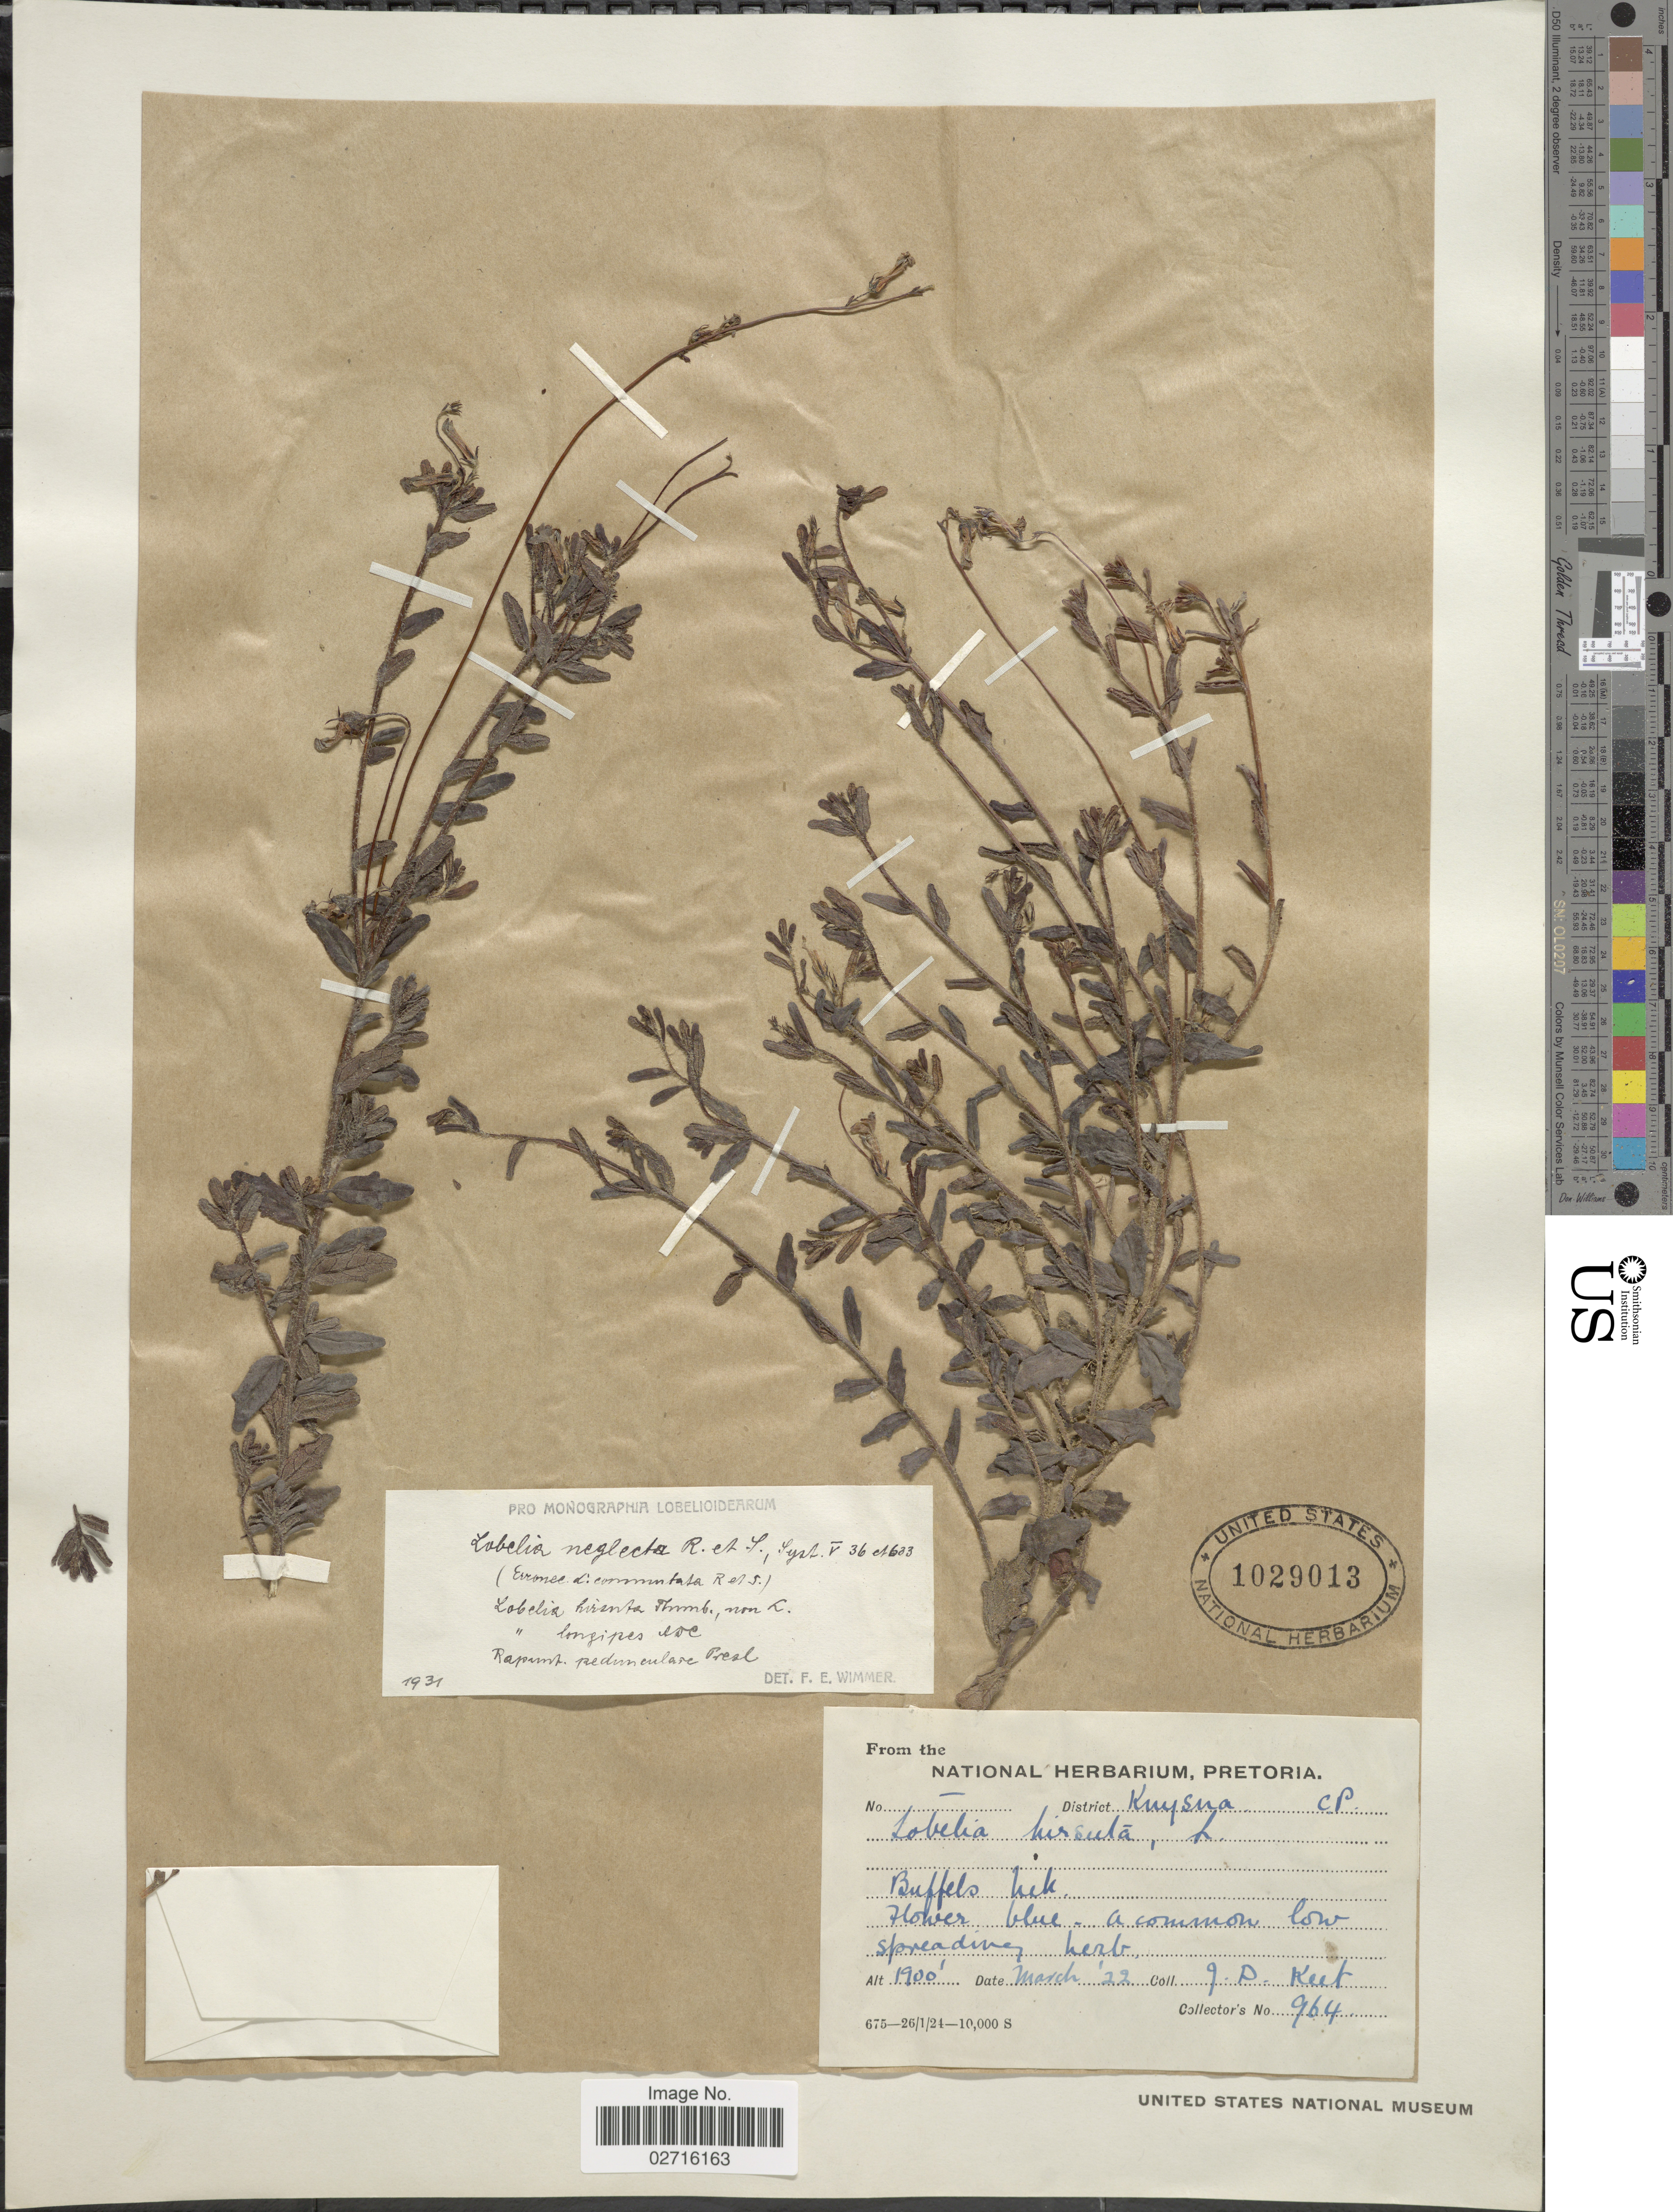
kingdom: Plantae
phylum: Tracheophyta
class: Magnoliopsida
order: Asterales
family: Campanulaceae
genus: Lobelia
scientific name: Lobelia neglecta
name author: Schult.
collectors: J. Keet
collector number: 964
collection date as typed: Transcribed d/m/y: /3/22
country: South Africa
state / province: Western Cape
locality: District Knysna,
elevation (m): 579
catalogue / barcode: US 1029013